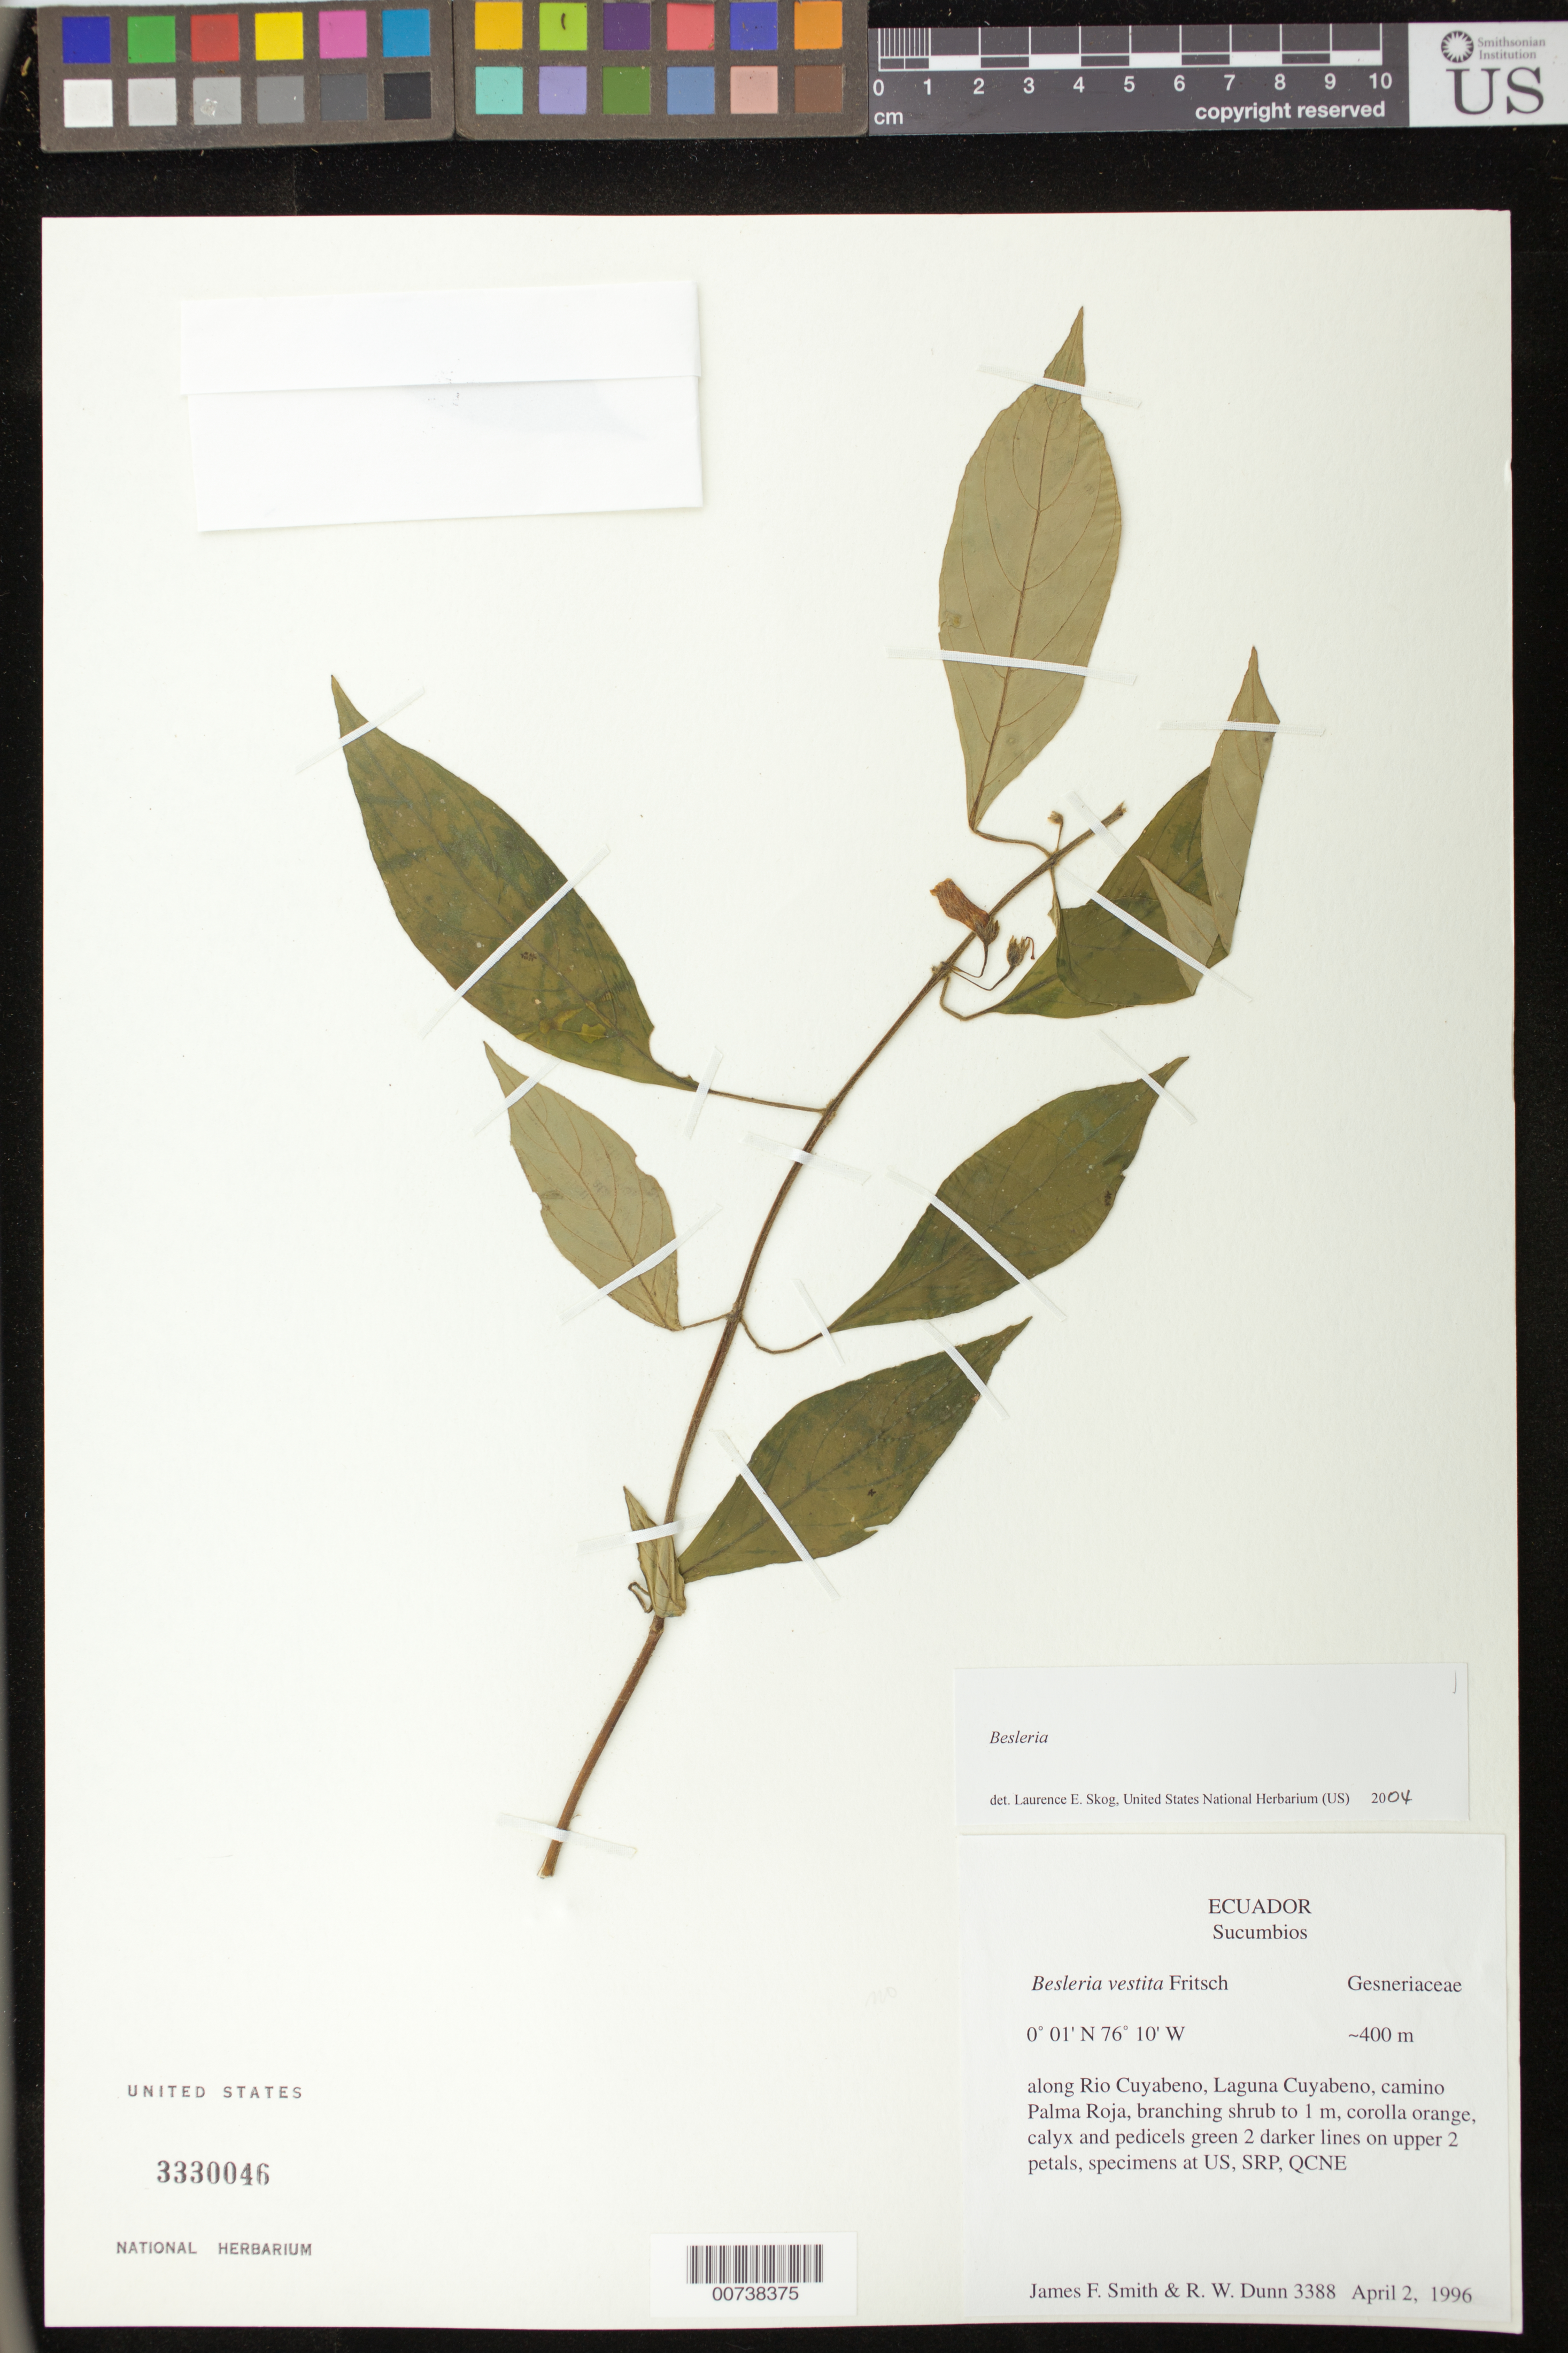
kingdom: Plantae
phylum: Tracheophyta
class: Magnoliopsida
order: Lamiales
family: Gesneriaceae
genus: Besleria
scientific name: Besleria sp.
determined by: Skog, Laurence E.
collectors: J. Smith & R. Dunn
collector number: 3388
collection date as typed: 02 Apr 1996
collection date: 1996-04-02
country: Ecuador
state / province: Sucumbíos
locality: Along Rio Cuyabeno, Laguna Cuyabeno, camino Palma Roja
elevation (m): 400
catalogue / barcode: US 3330046